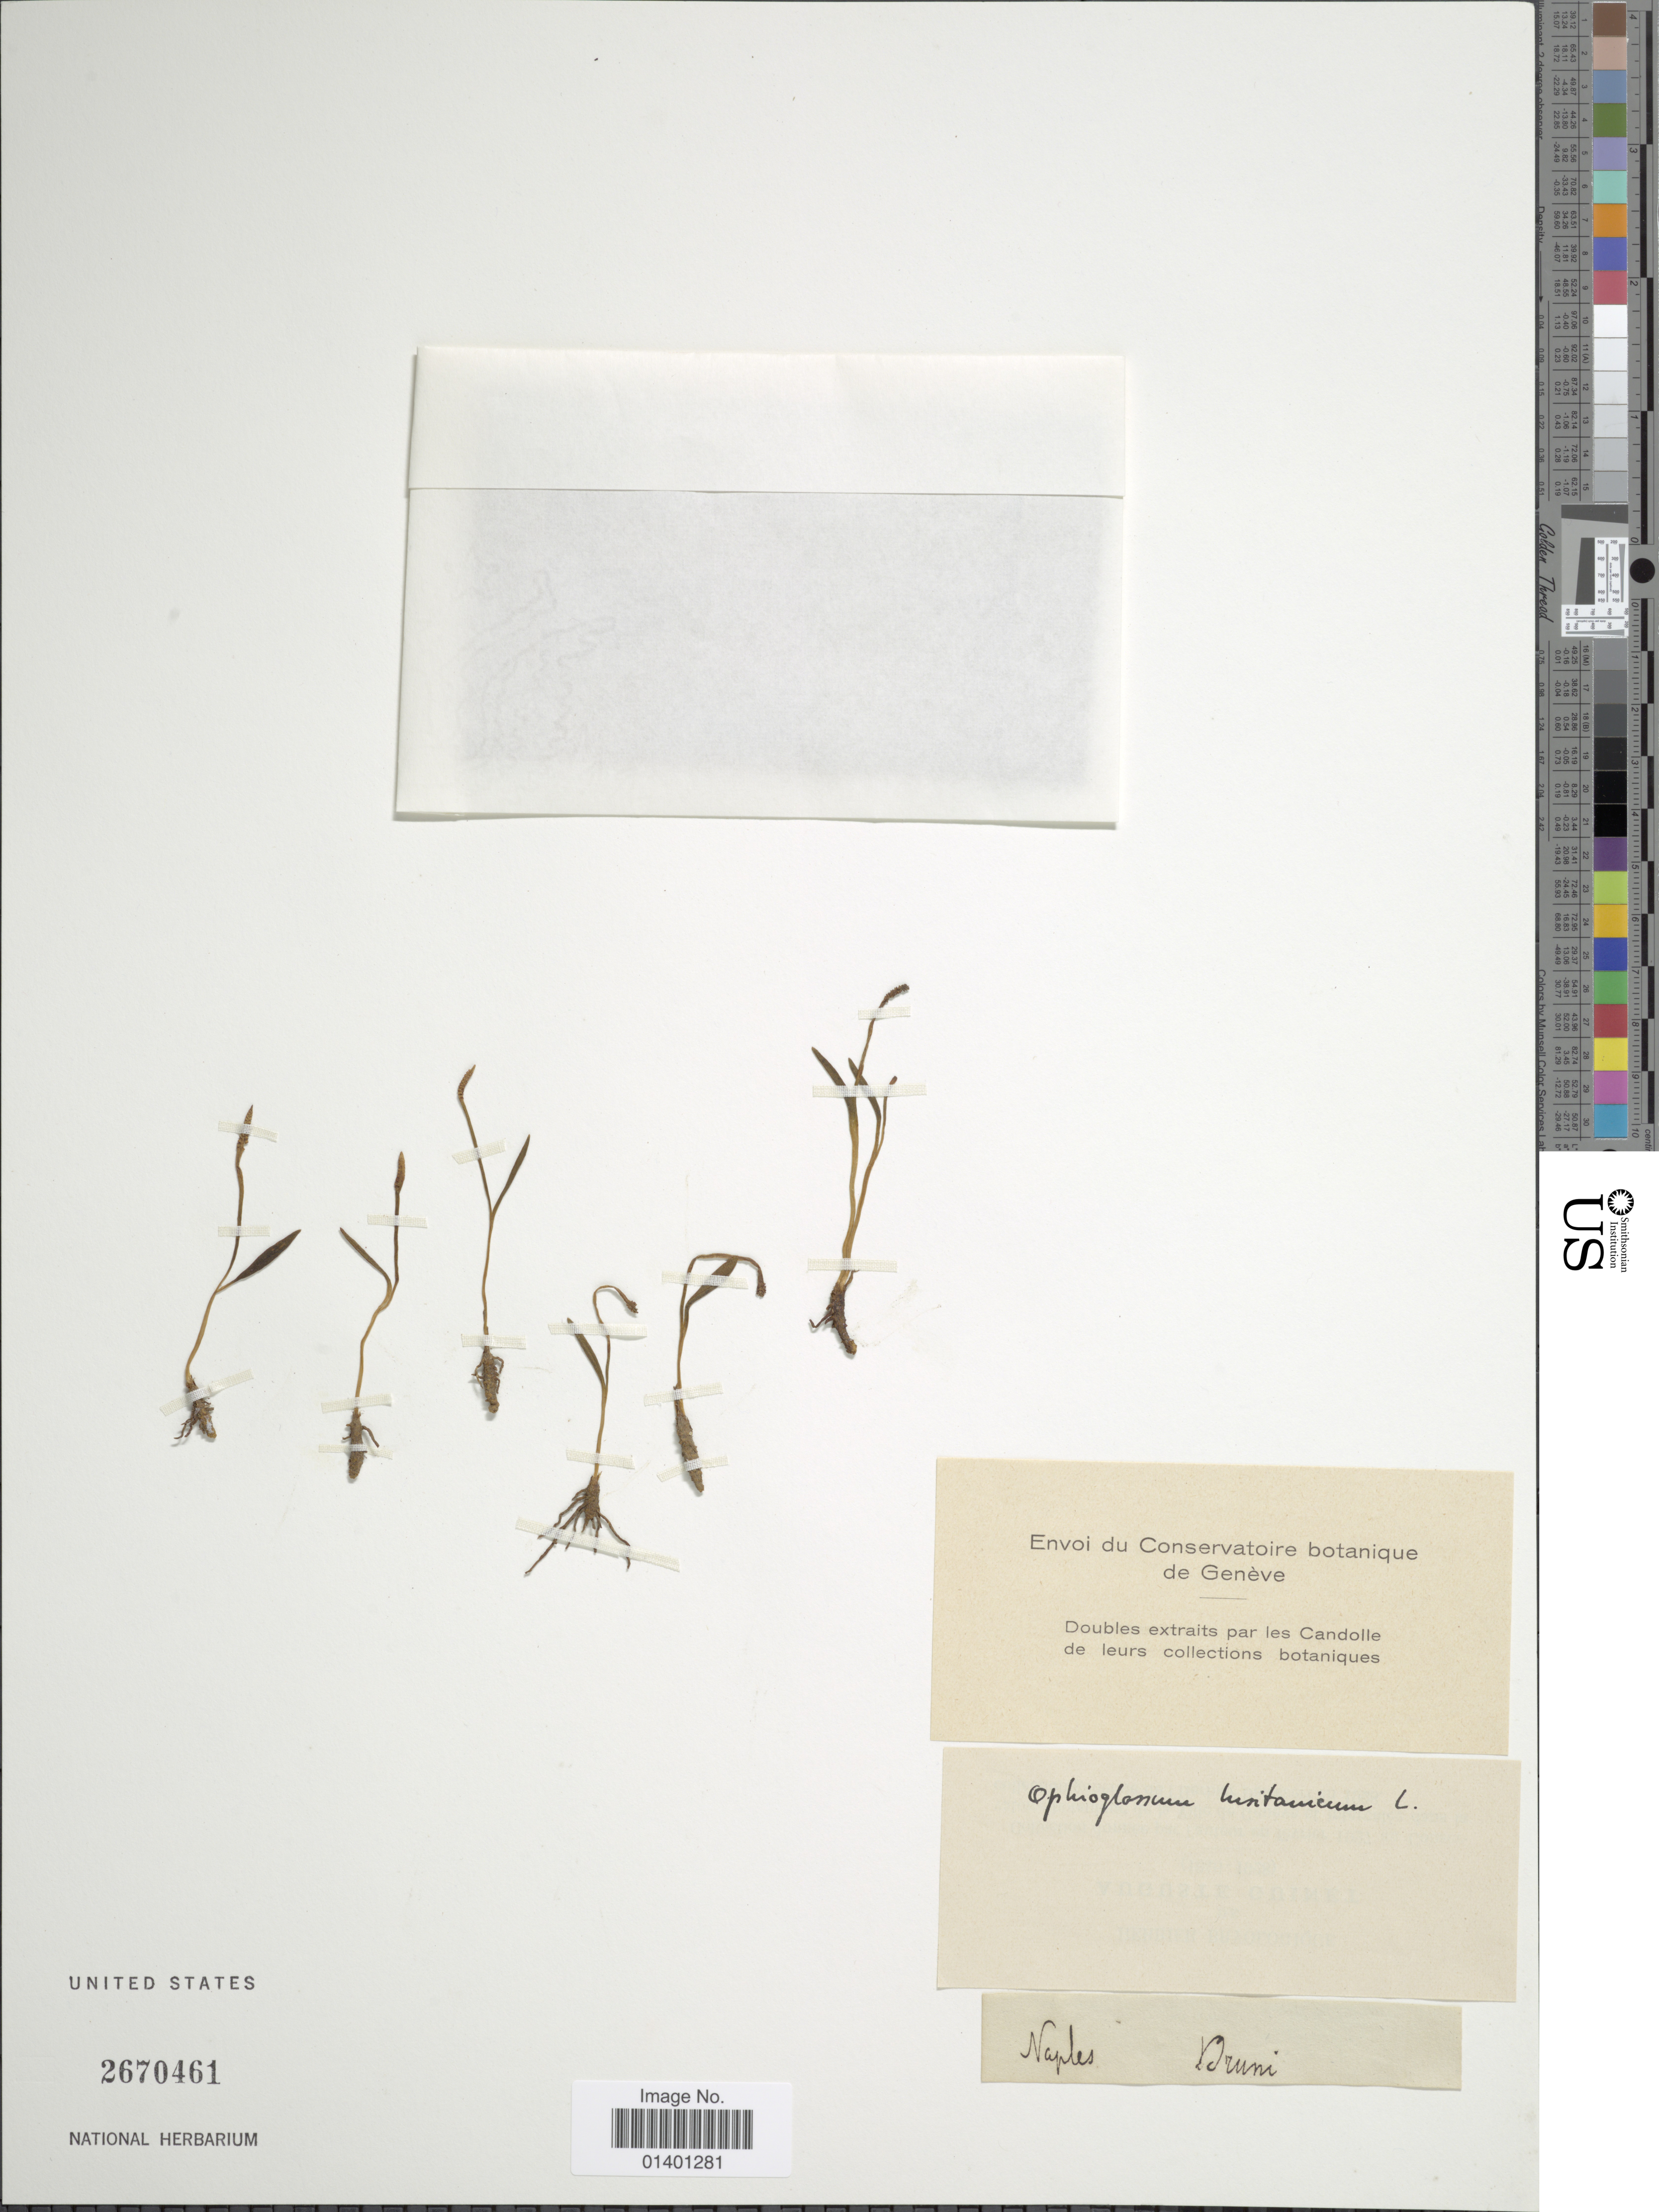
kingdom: Plantae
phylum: Tracheophyta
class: Polypodiopsida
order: Ophioglossales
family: Ophioglossaceae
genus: Ophioglossum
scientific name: Ophioglossum lusitanicum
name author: L.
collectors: Druni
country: Italy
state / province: Campania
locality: Naples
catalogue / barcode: US 2670461